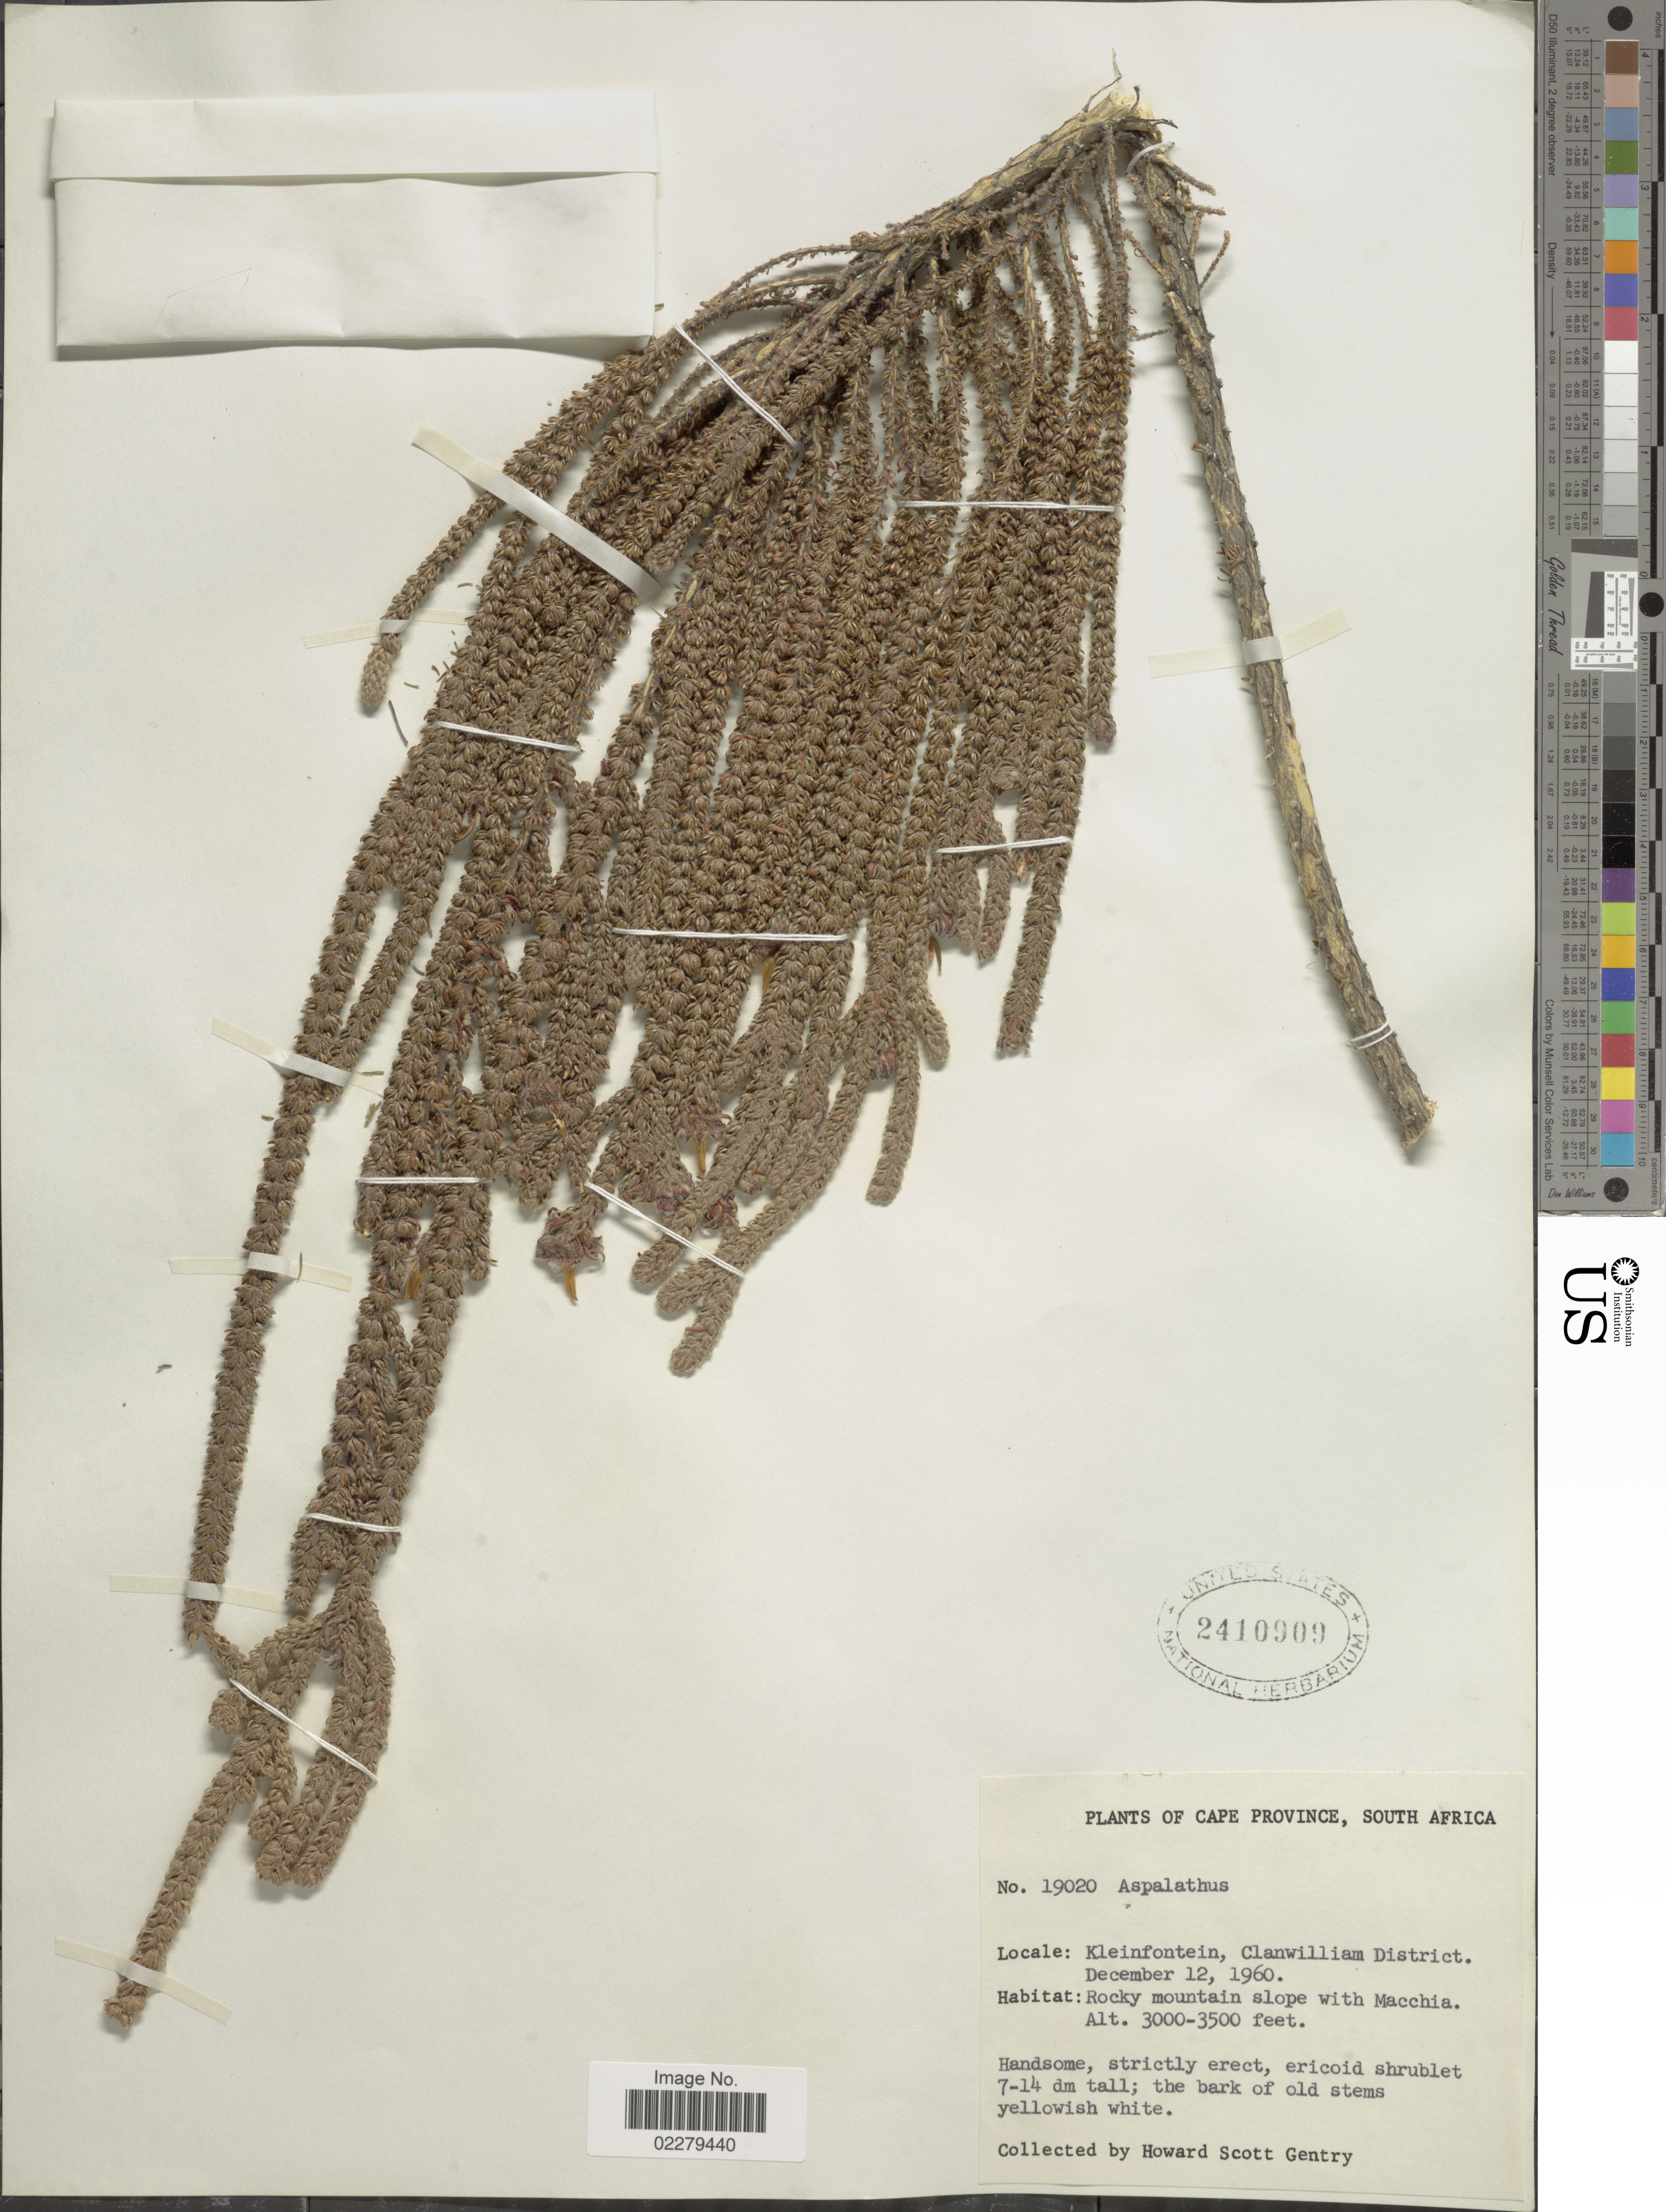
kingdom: Plantae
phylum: Tracheophyta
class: Magnoliopsida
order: Fabales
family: Fabaceae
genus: Aspalathus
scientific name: Aspalathus sp.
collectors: H. S. Gentry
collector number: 19020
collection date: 1960-12-12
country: South Africa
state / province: Western Cape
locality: Kleinfontein, Clanwilliam District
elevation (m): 914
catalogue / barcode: US 2410909